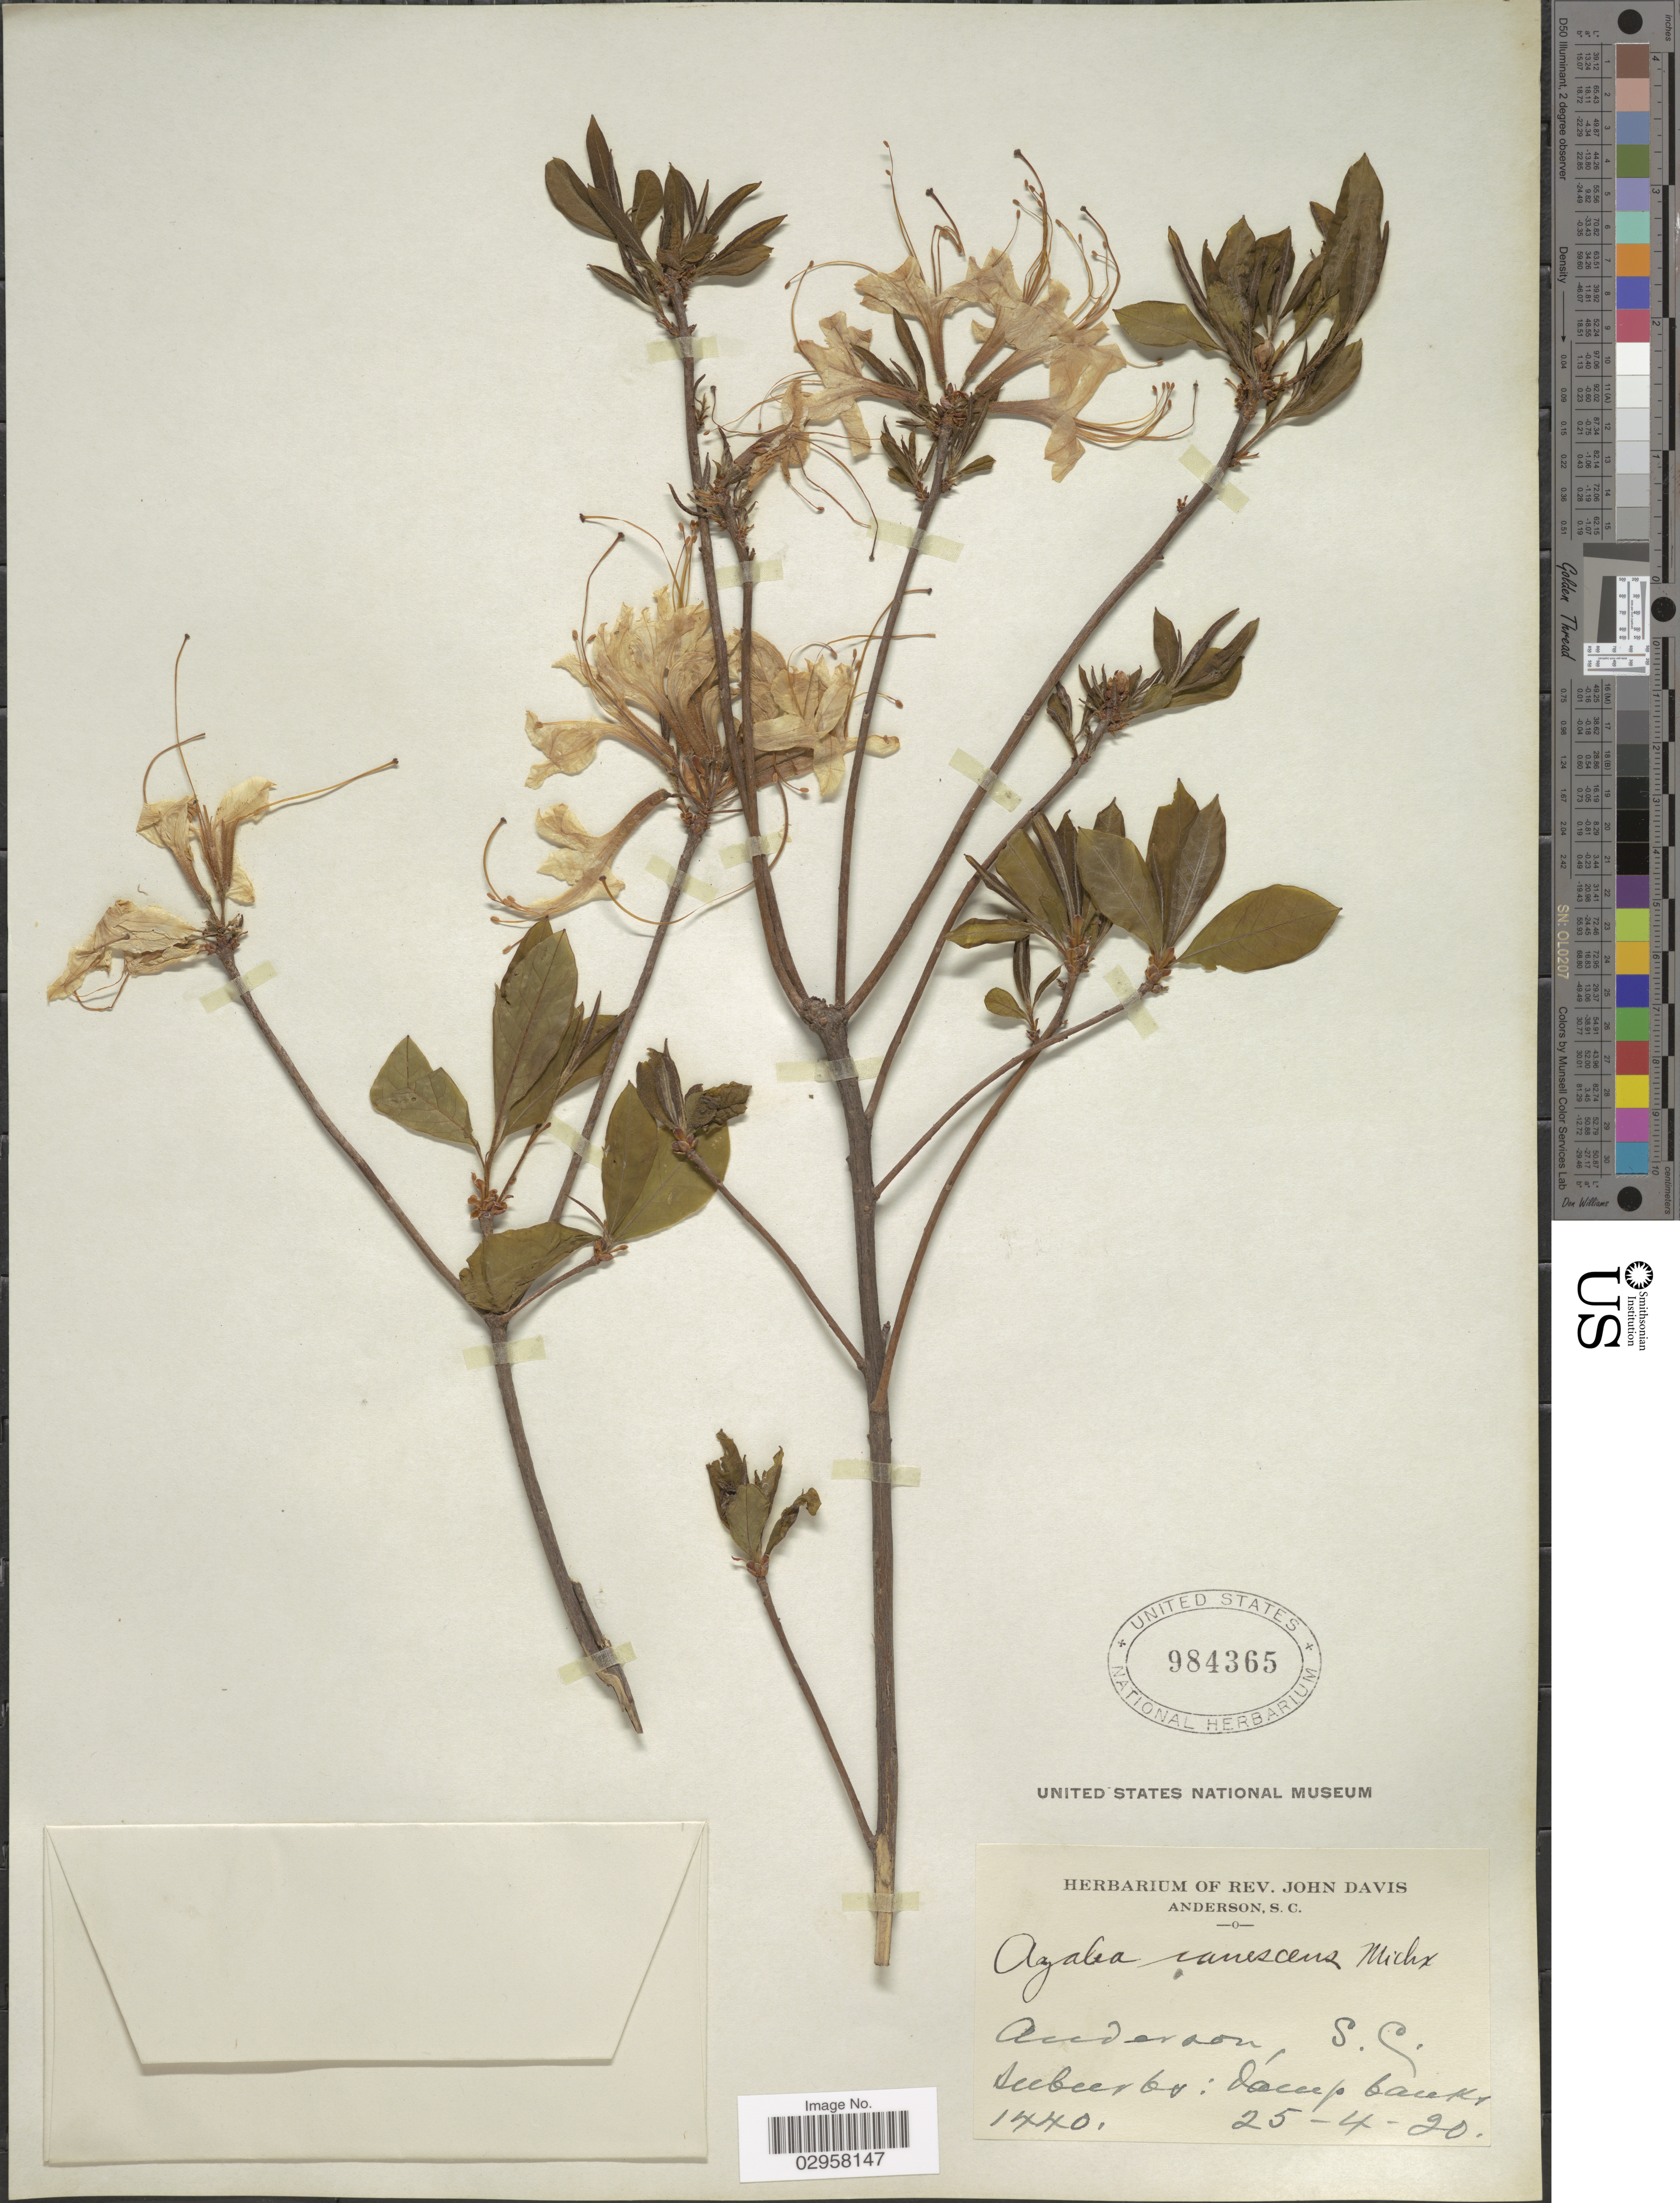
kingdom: Plantae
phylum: Tracheophyta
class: Magnoliopsida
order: Ericales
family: Ericaceae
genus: Rhododendron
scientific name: Rhododendron canescens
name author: (Michx.) Sweet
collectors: J. Davis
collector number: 1440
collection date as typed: Transcribed d/m/y: 25/4/20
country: United States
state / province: South Carolina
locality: Anderson.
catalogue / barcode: US 984365